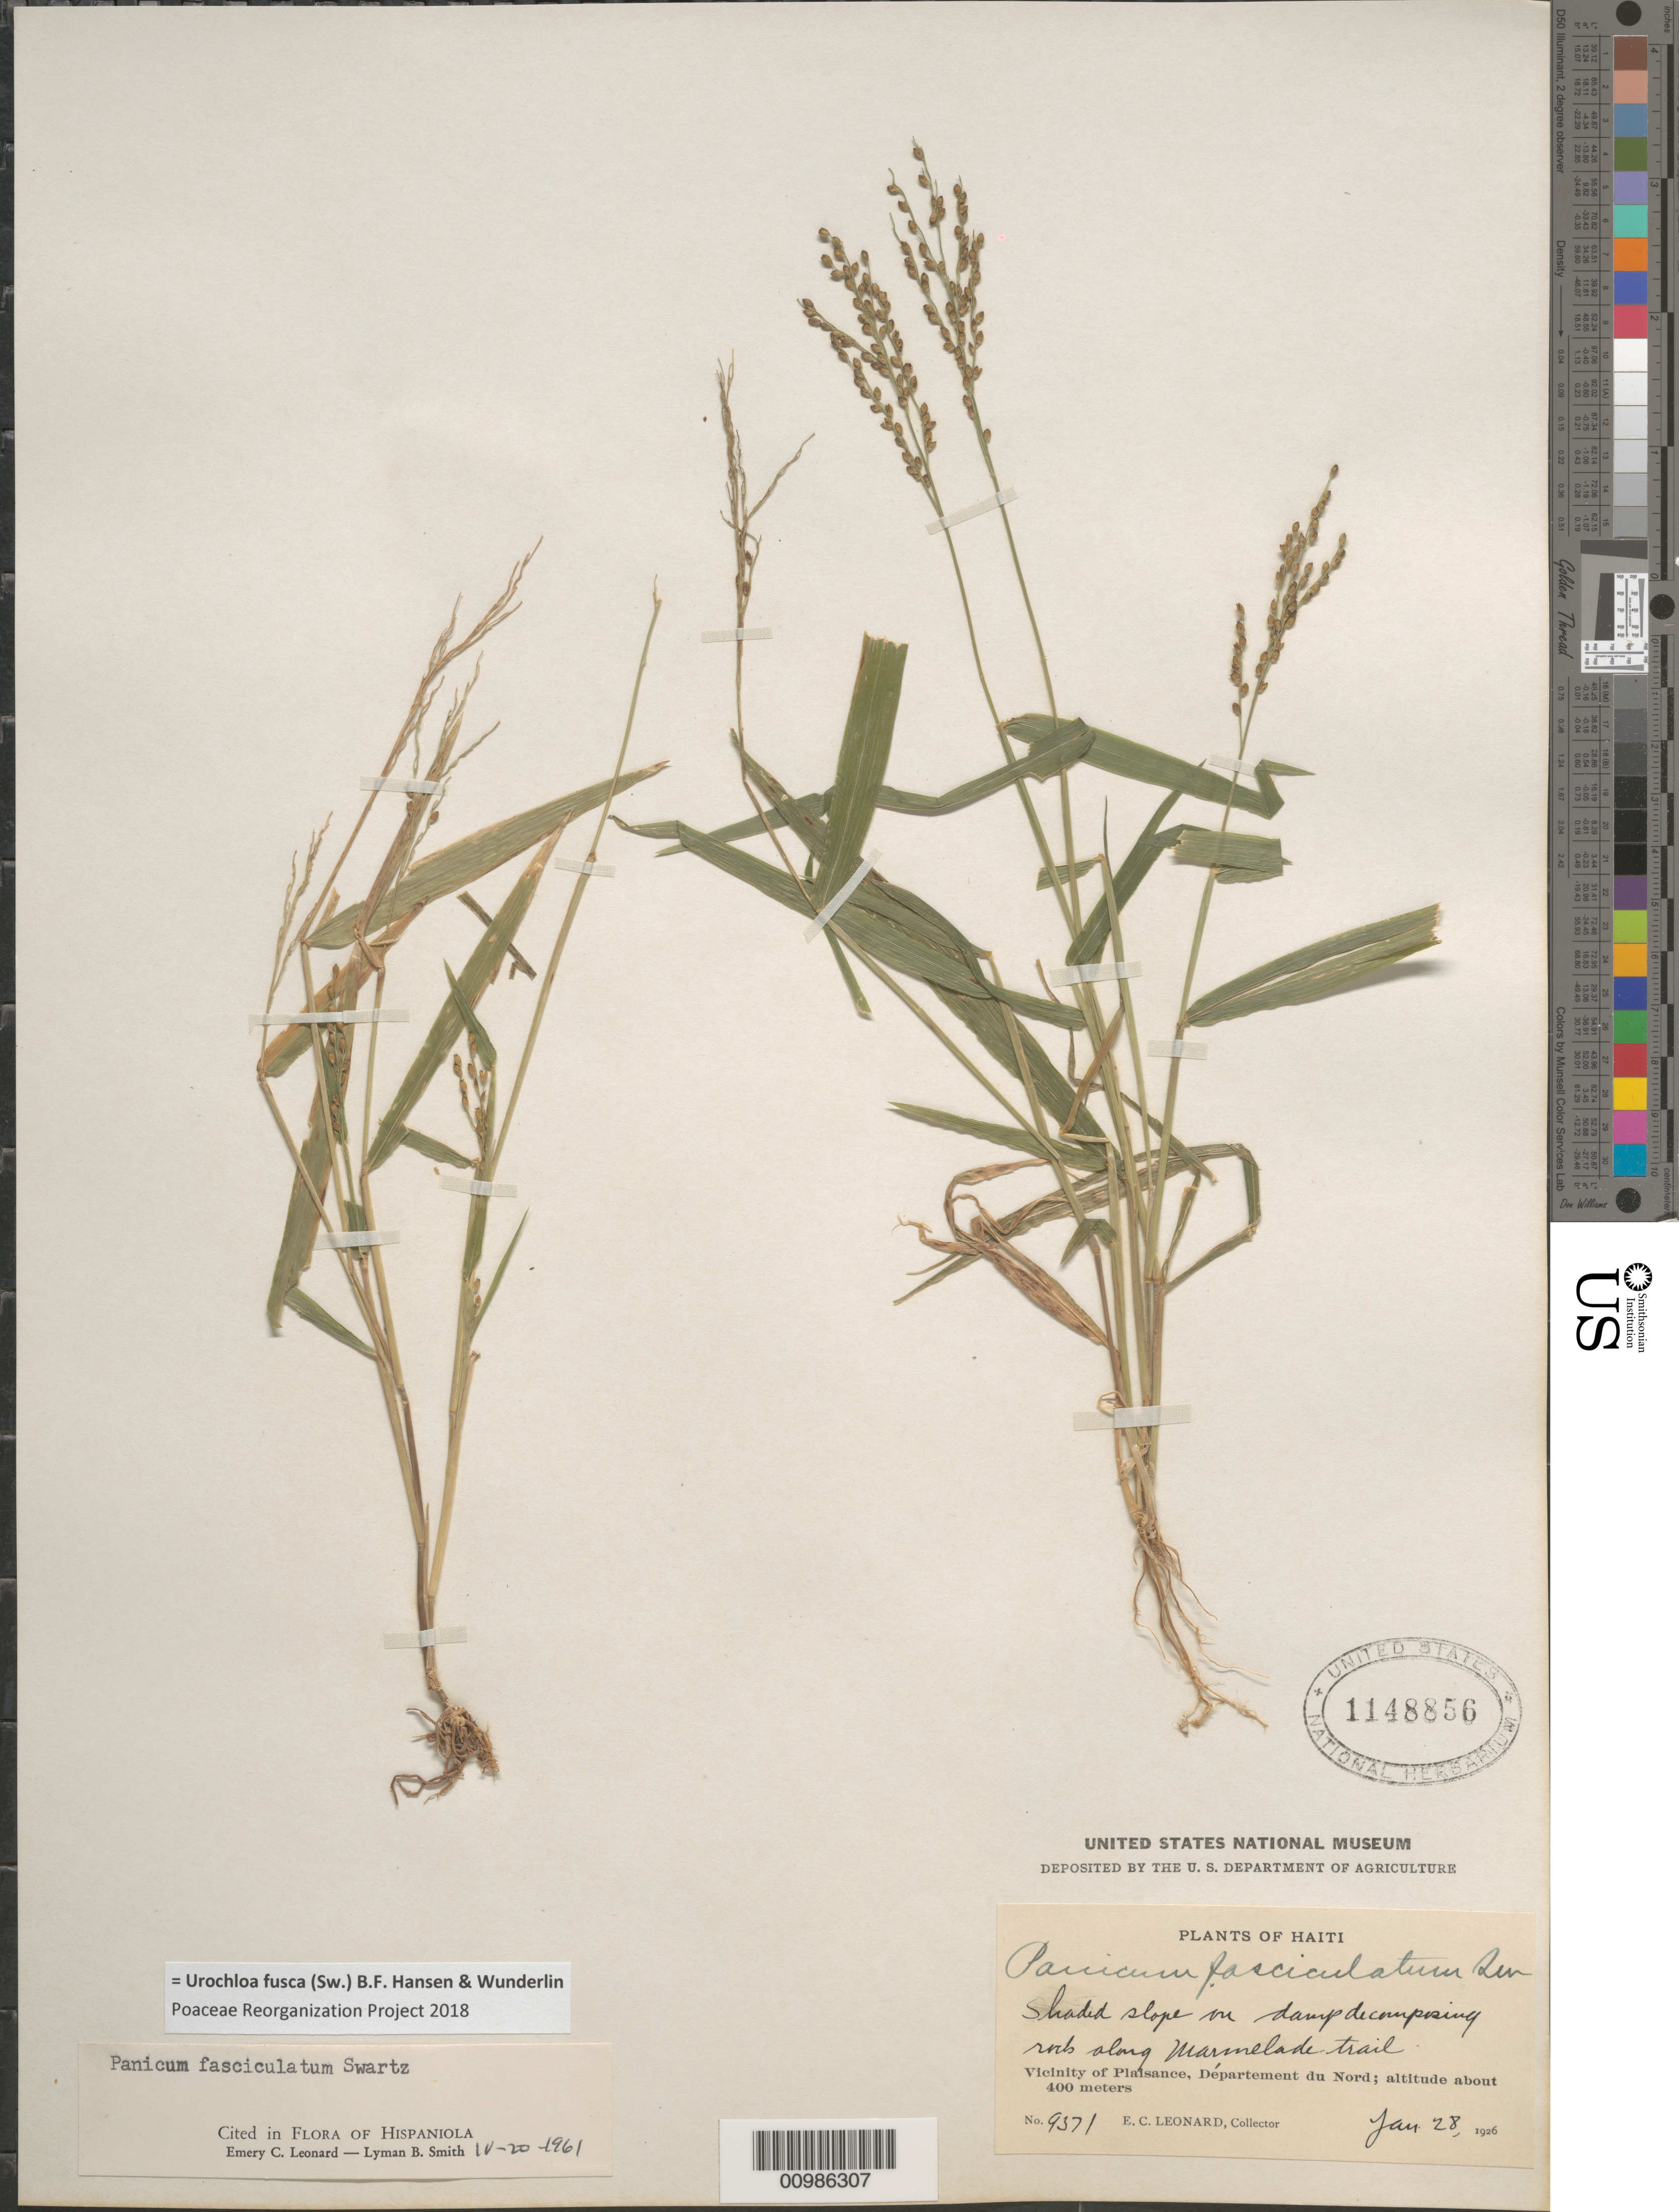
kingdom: Plantae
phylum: Tracheophyta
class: Liliopsida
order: Poales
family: Poaceae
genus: Brachiaria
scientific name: Brachiaria fasciculata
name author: (Sw.) Parodi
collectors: E. C. Leonard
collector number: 9371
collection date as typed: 28 Jan 1926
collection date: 1926-01-28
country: Haiti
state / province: Nord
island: Hispaniola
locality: Vicinity of Plaisance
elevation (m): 400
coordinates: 0 N, 0 E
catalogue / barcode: US 1148856